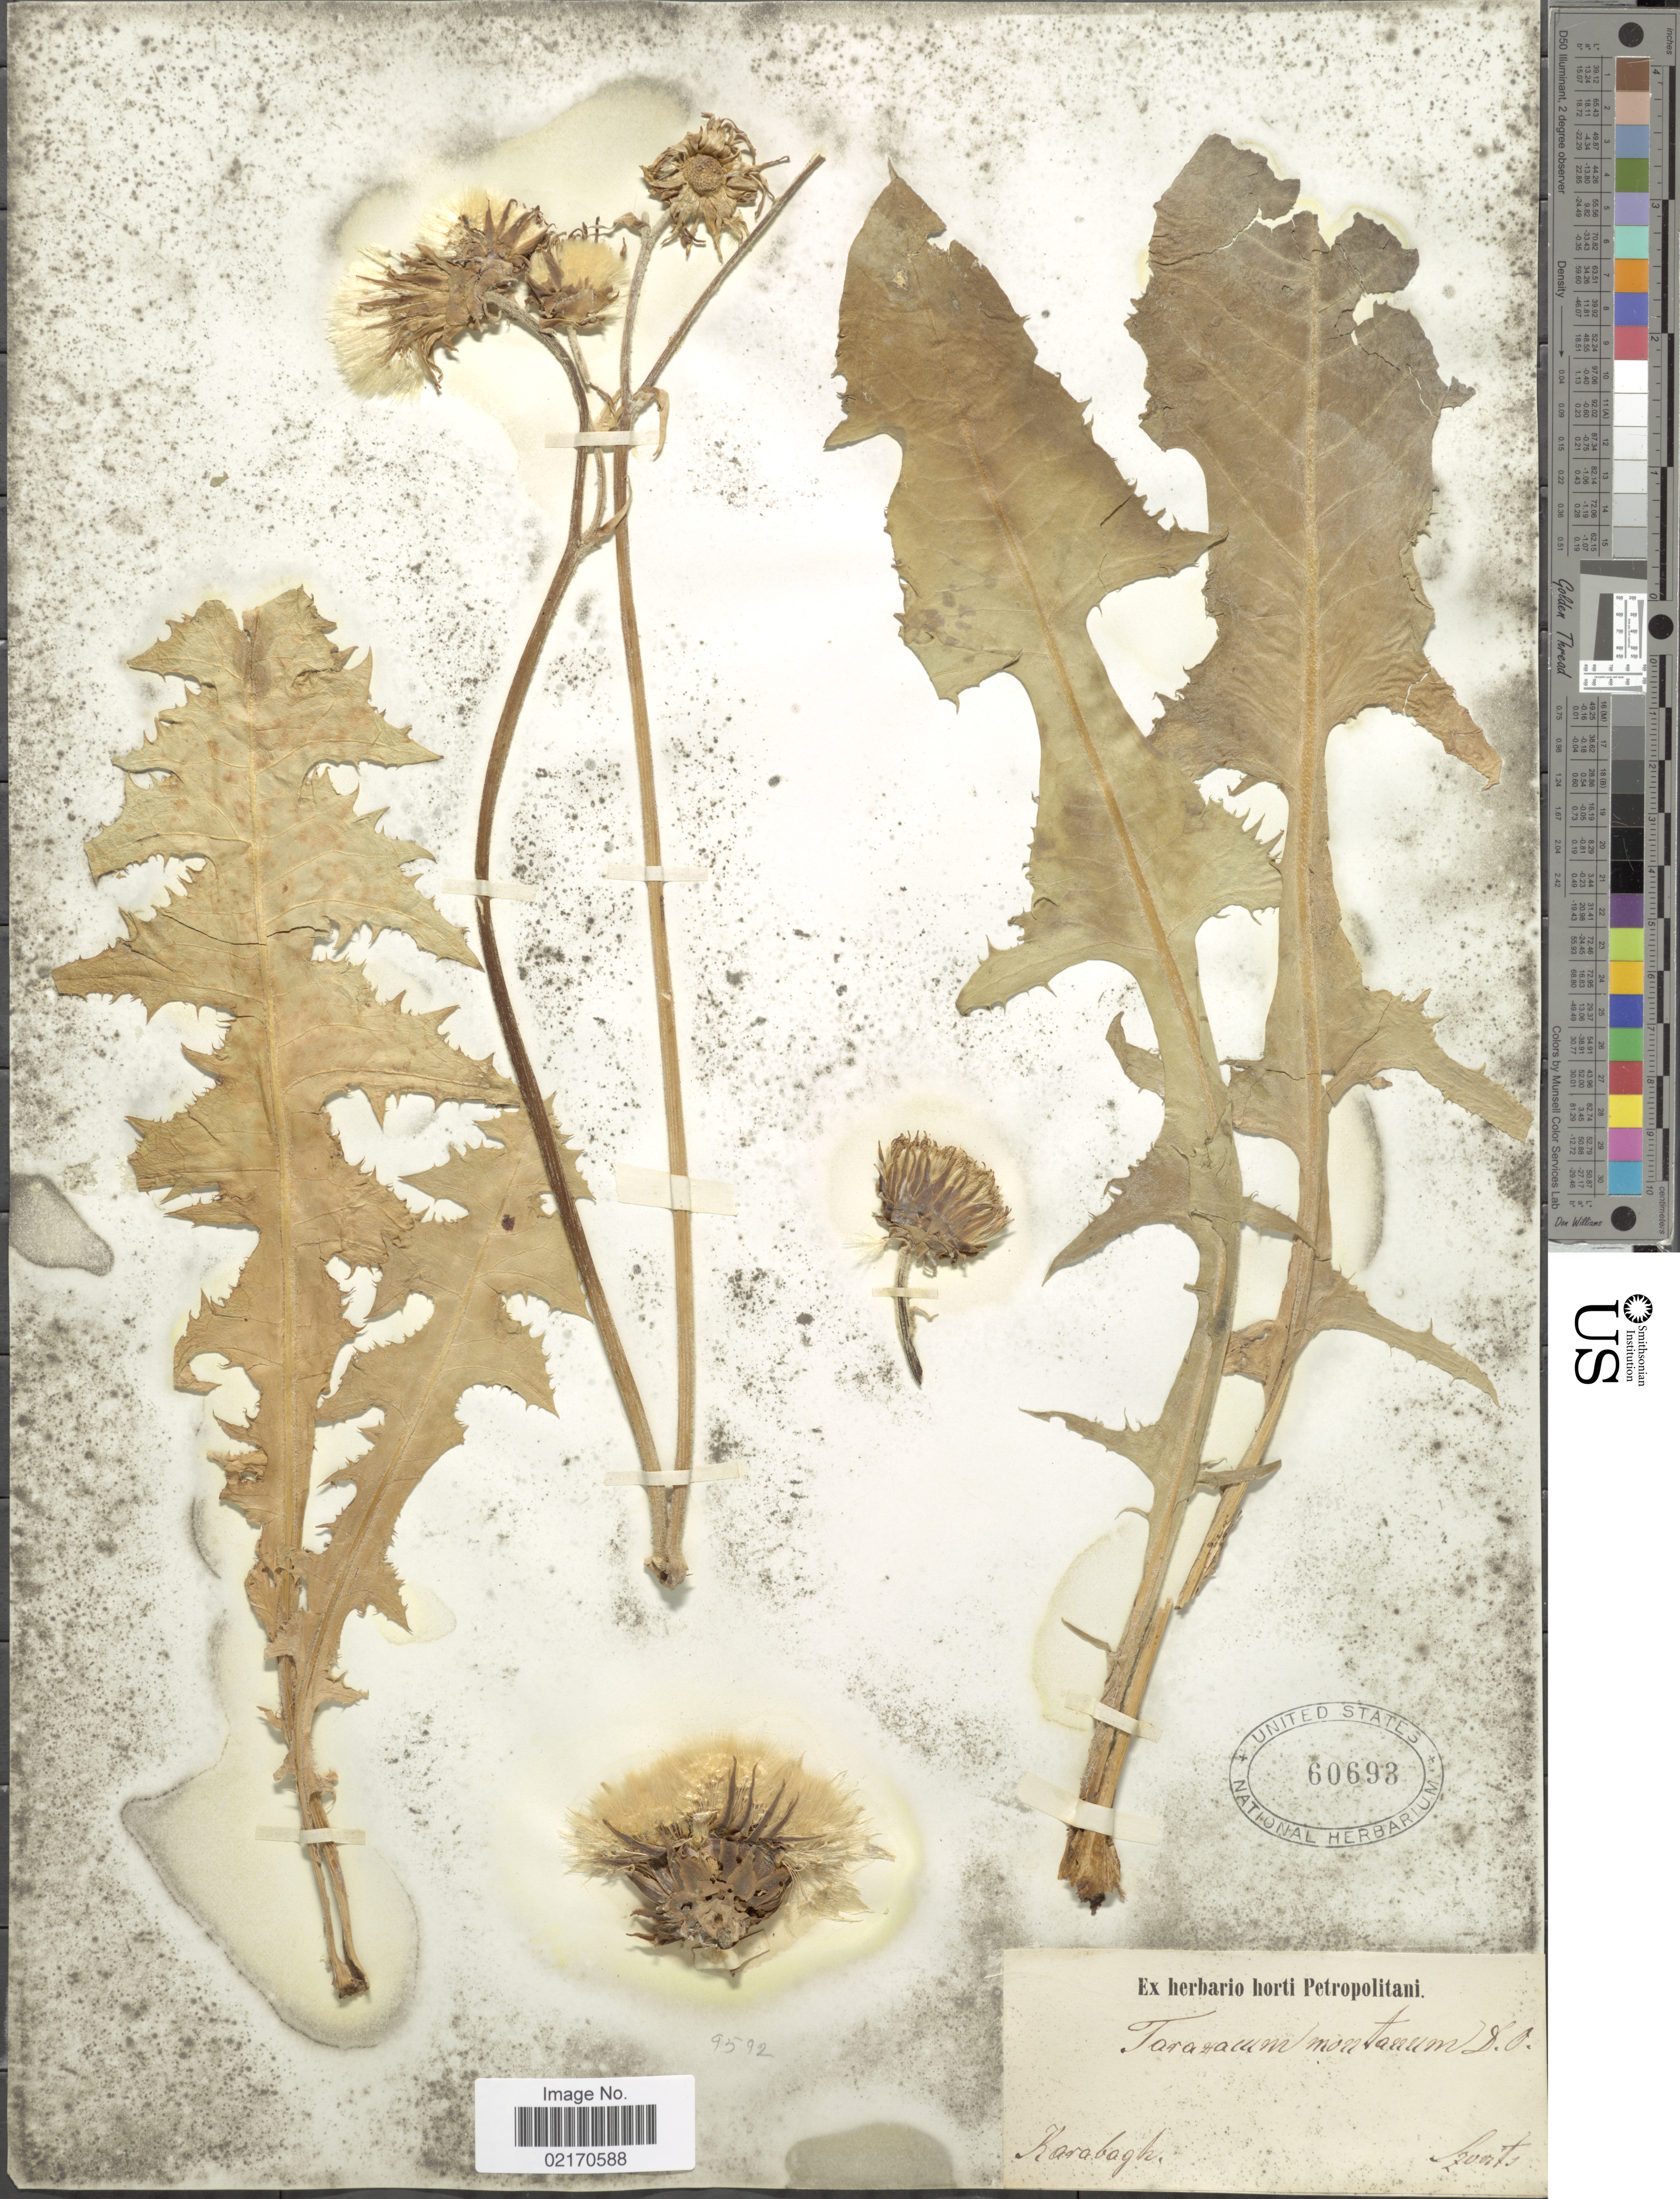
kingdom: Plantae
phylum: Tracheophyta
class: Magnoliopsida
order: Asterales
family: Asteraceae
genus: Taraxacum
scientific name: Taraxacum sonchoides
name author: (D. Don) Sch. Bip.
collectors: Szovits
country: Afghanistan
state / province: Herat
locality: Karabagh. [interpreted]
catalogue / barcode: US 60693